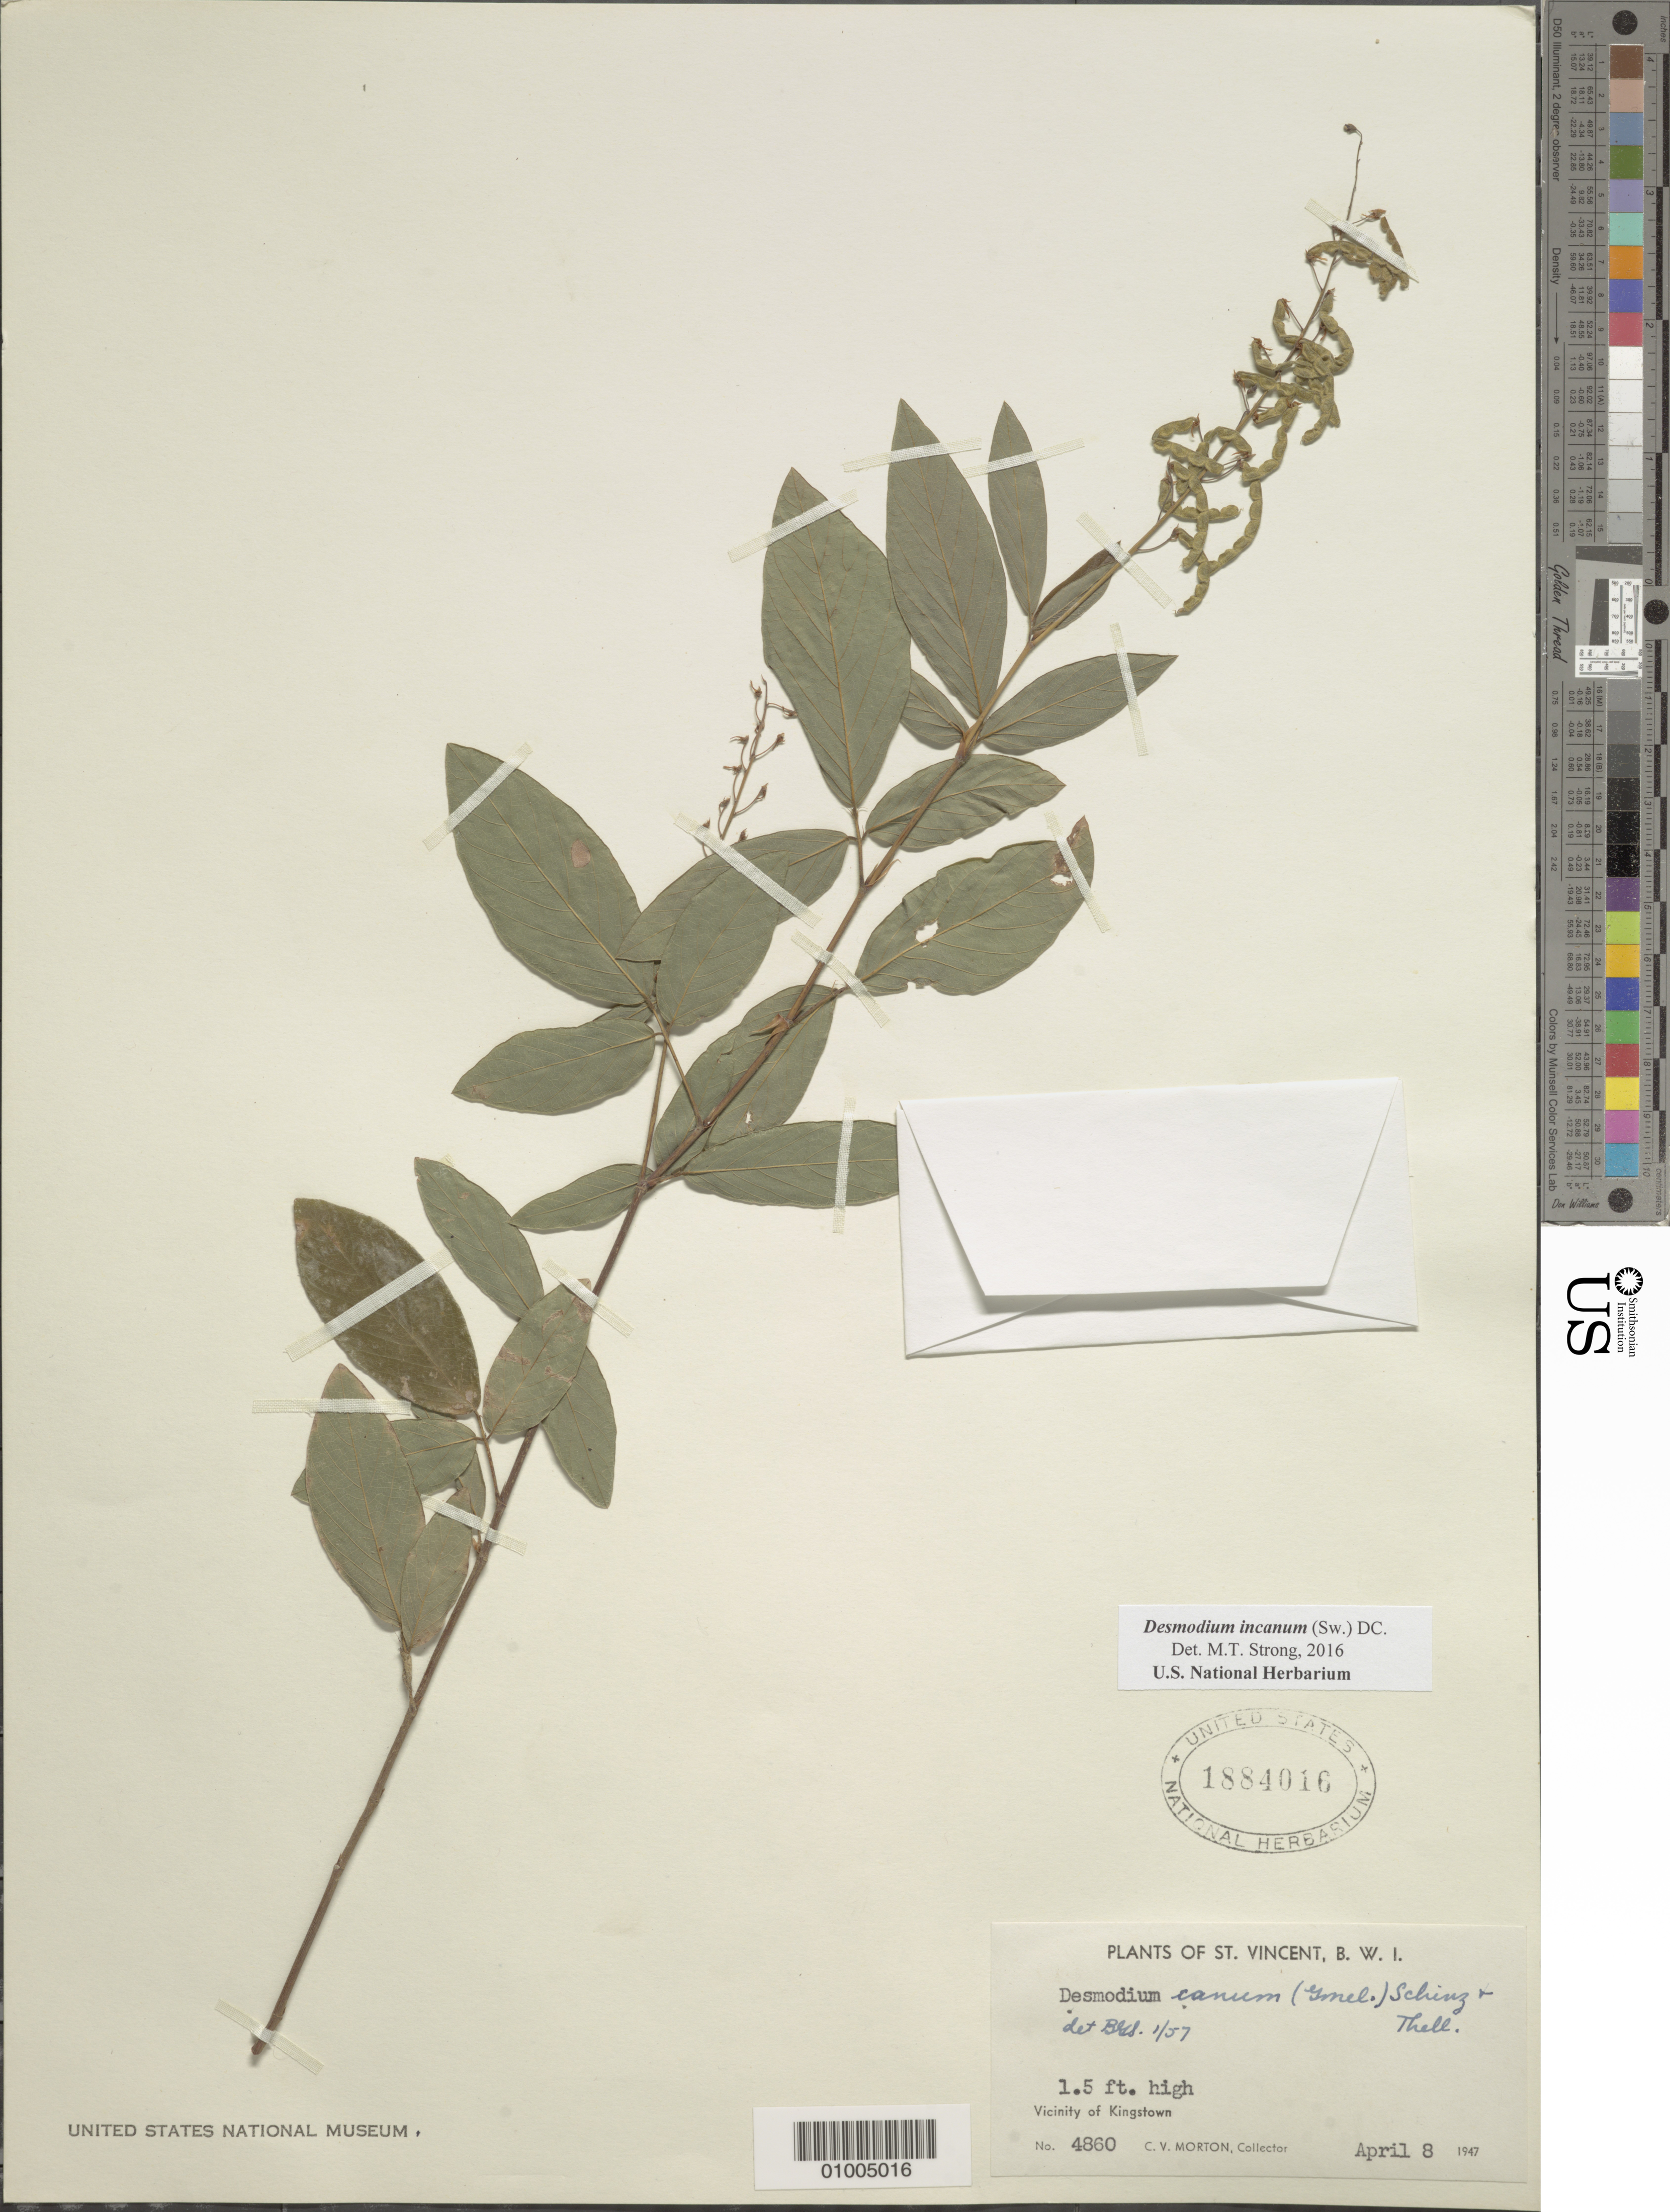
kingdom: Plantae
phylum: Tracheophyta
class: Magnoliopsida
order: Fabales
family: Fabaceae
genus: Desmodium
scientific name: Desmodium incanum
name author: (Sw.) DC.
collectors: C. V. Morton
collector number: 4860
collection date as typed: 08 Apr 1947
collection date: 1947-04-08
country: St. Vincent - Grenadines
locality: Kingstown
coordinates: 0 N, 0 E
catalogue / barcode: US 1884016